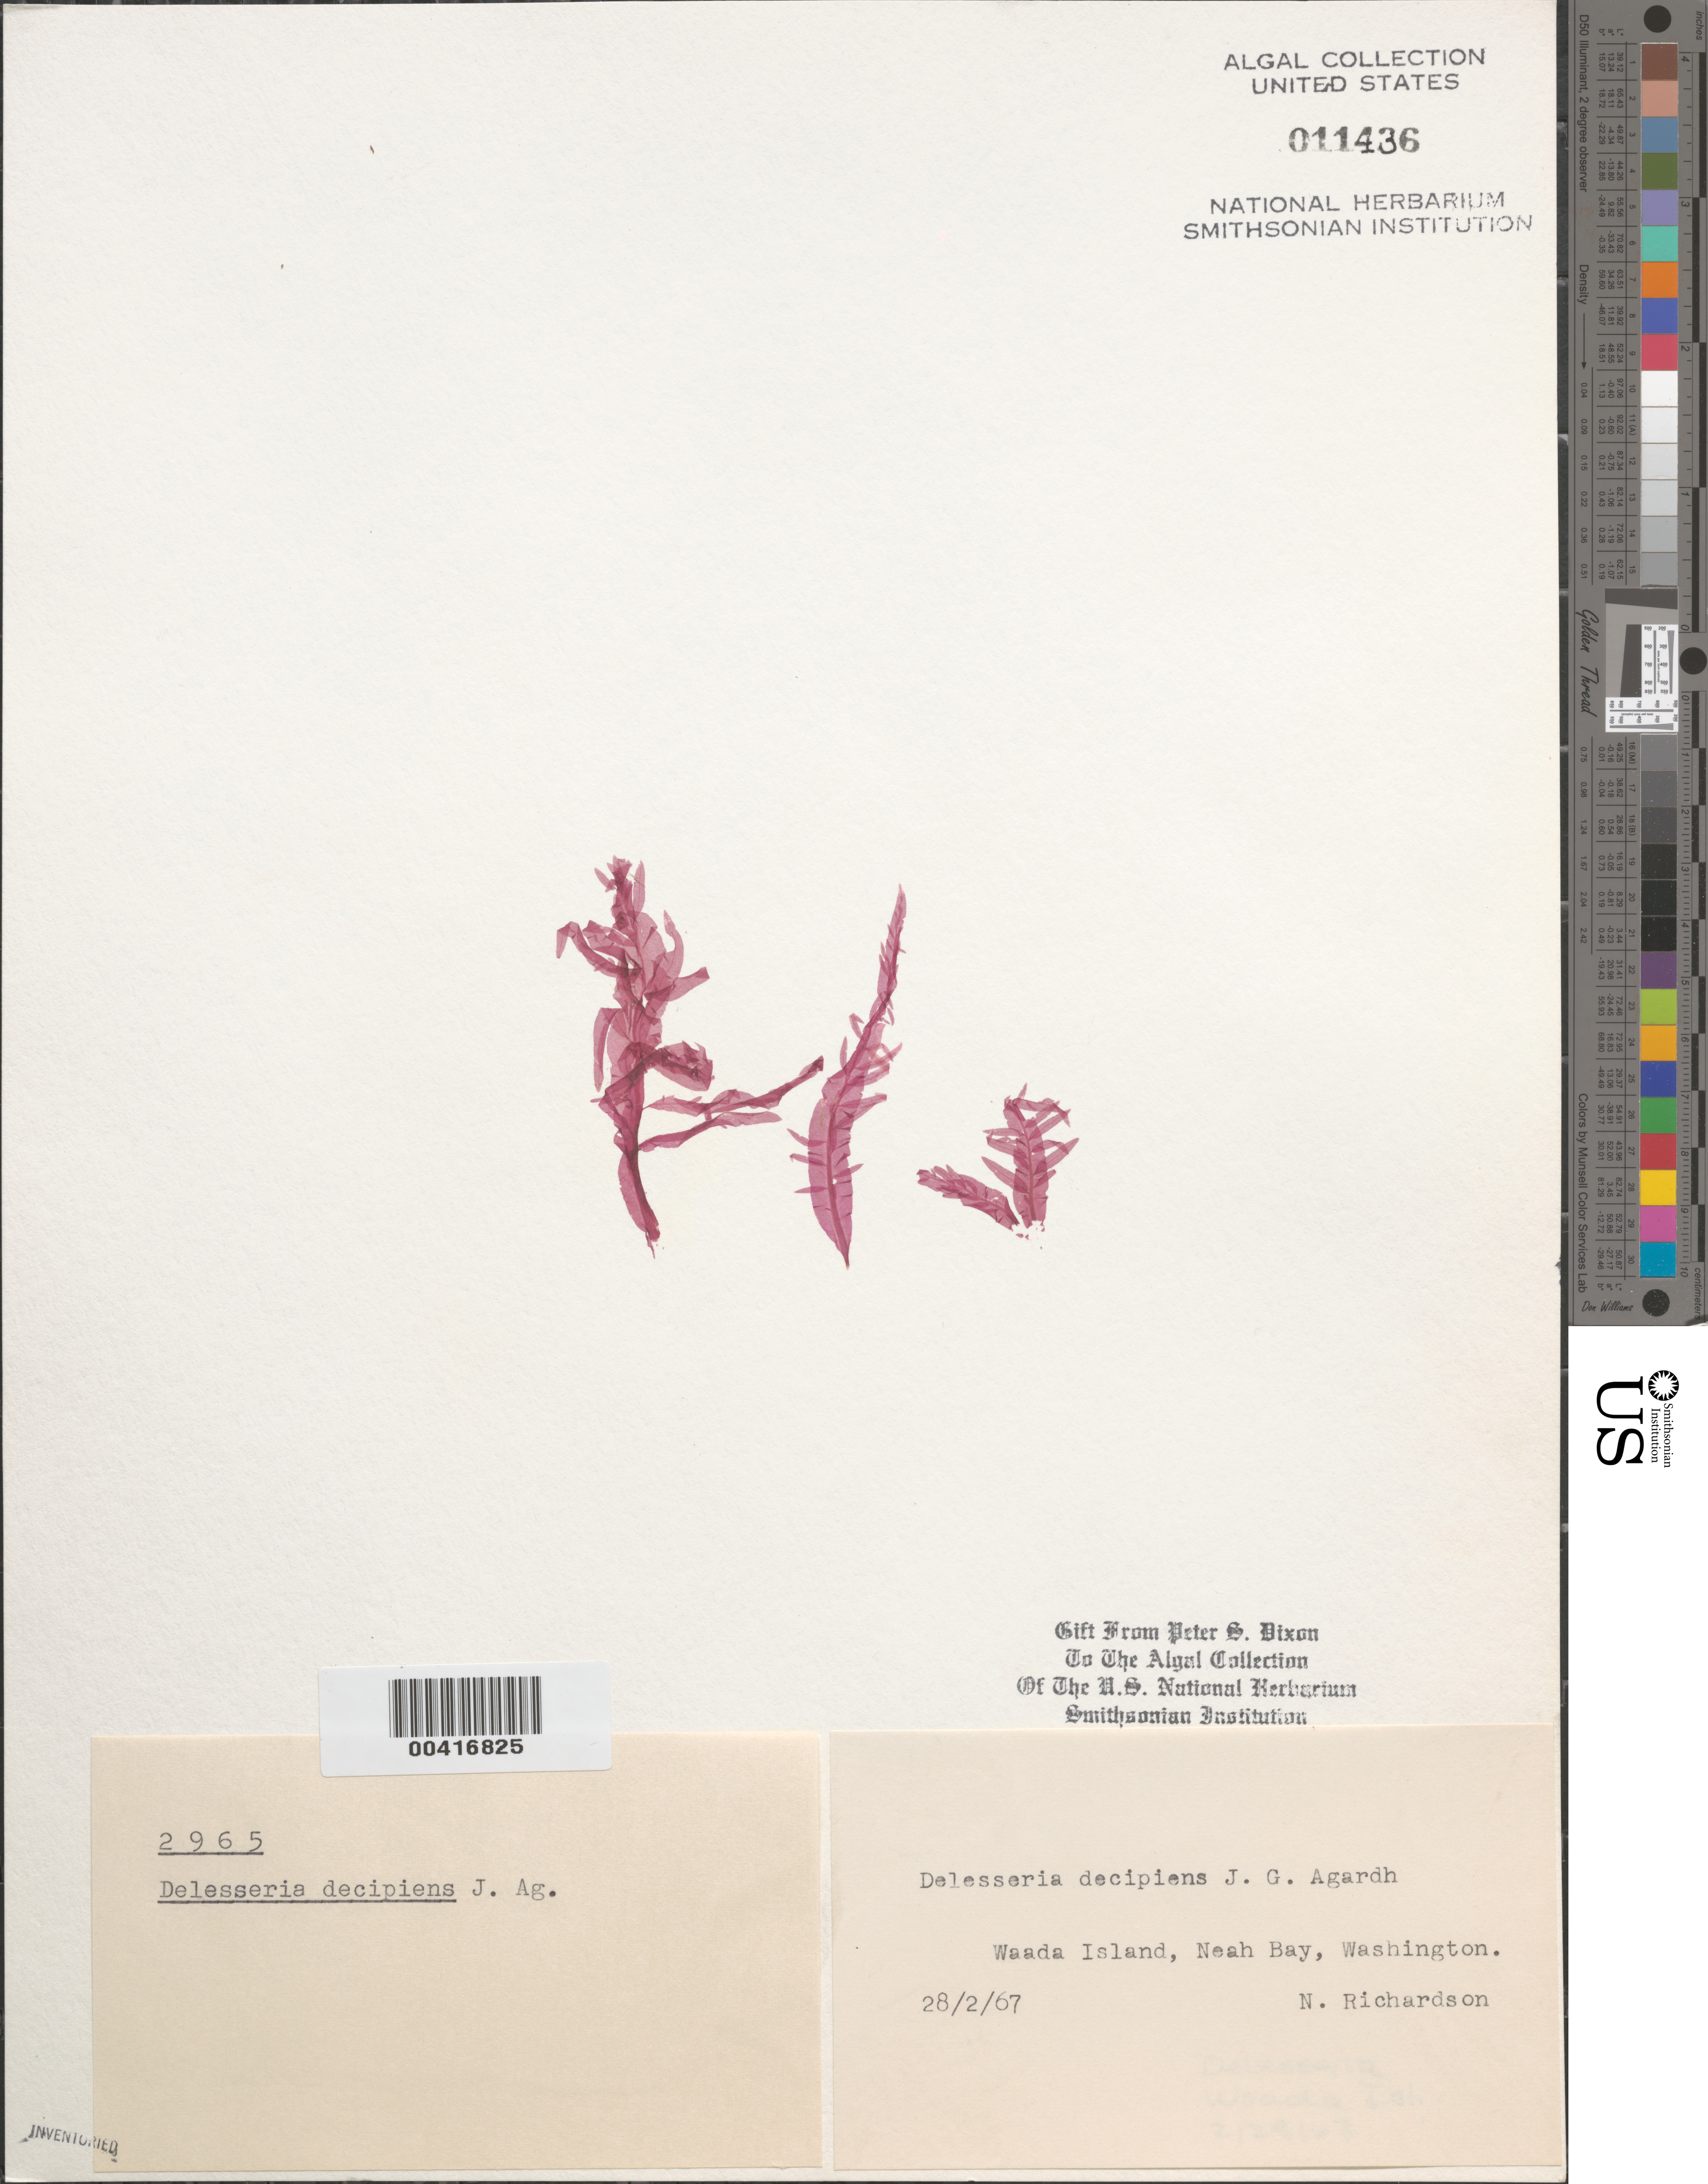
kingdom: Plantae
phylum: Rhodophyta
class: Florideophyceae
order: Ceramiales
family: Delesseriaceae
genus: Cumathamnion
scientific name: Cumathamnion decipiens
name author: (J. Agardh) M.J. Wynne & G.W. Saunders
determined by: Algae name updating Project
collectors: N. Richardson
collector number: PSD 2965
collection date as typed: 28 Feb 1967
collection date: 1967-02-28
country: United States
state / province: Washington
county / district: Clallam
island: Waadah Island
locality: Neah Bay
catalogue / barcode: US 11436